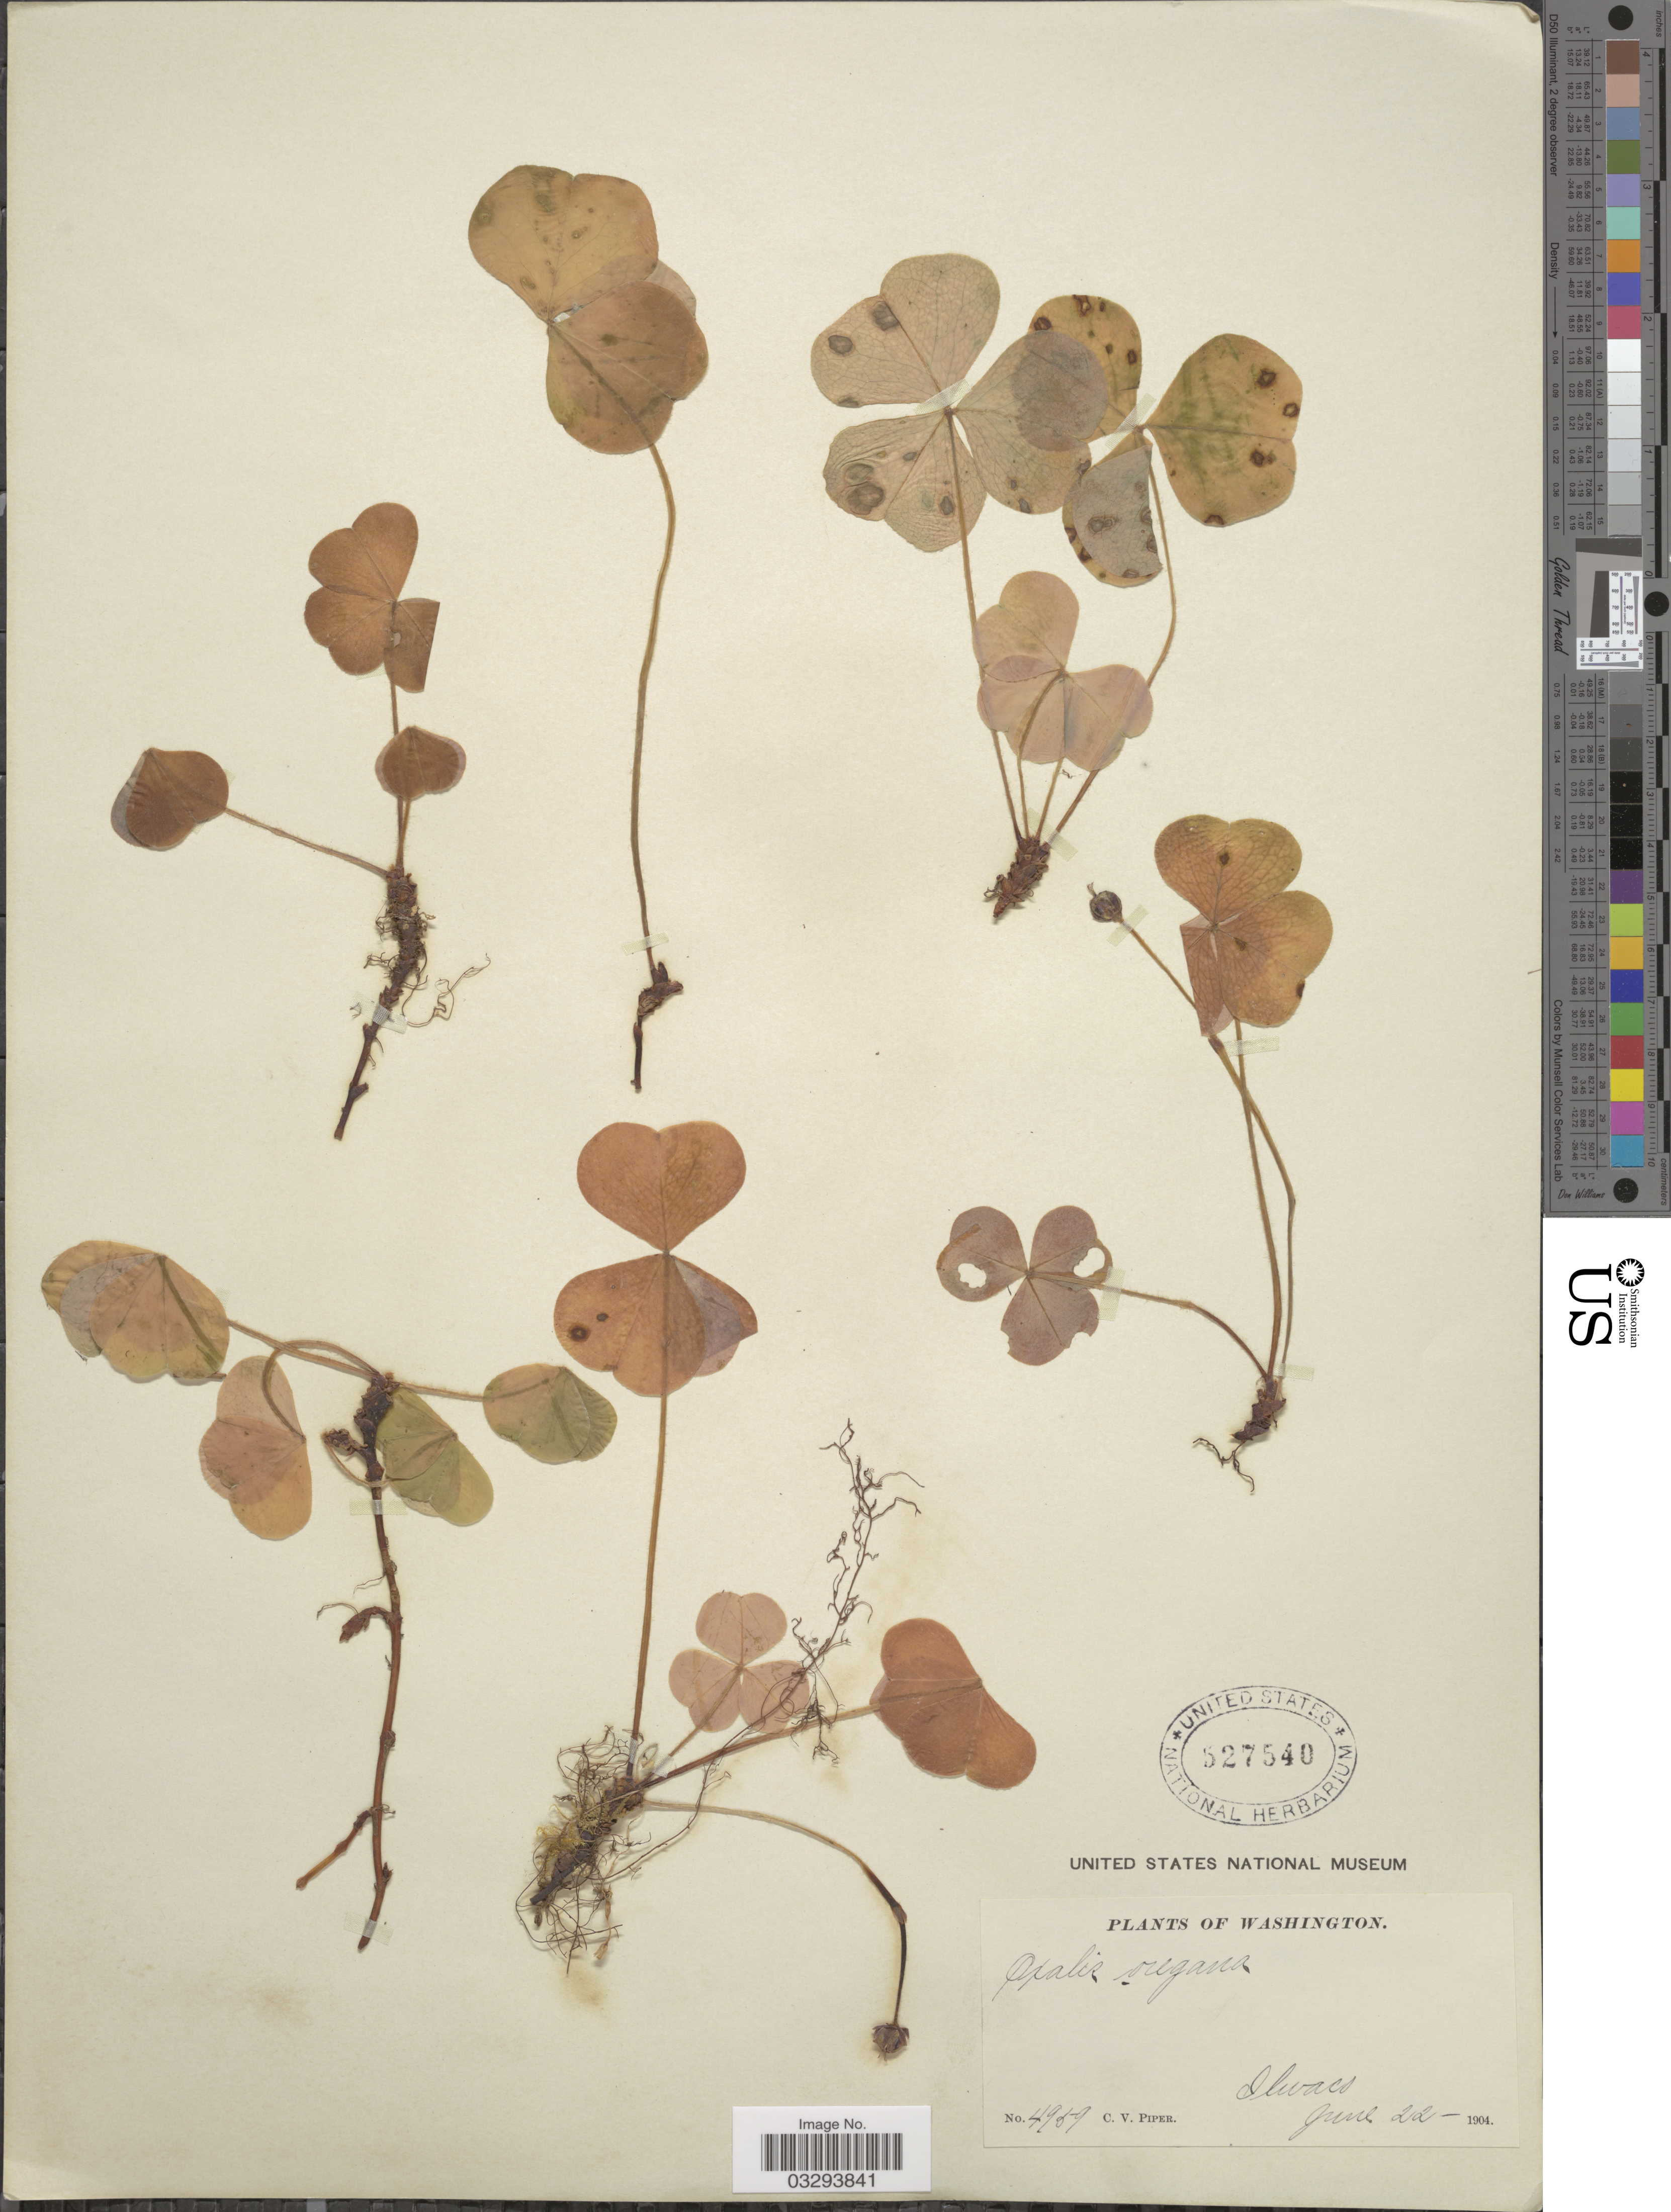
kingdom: Plantae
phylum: Tracheophyta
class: Magnoliopsida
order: Oxalidales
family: Oxalidaceae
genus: Oxalis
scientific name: Oxalis oregana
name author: Nutt.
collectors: C. V. Piper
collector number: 4959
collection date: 1904-06-22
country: United States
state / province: Washington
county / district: Pacific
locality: Ilwaco.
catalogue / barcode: US 527540